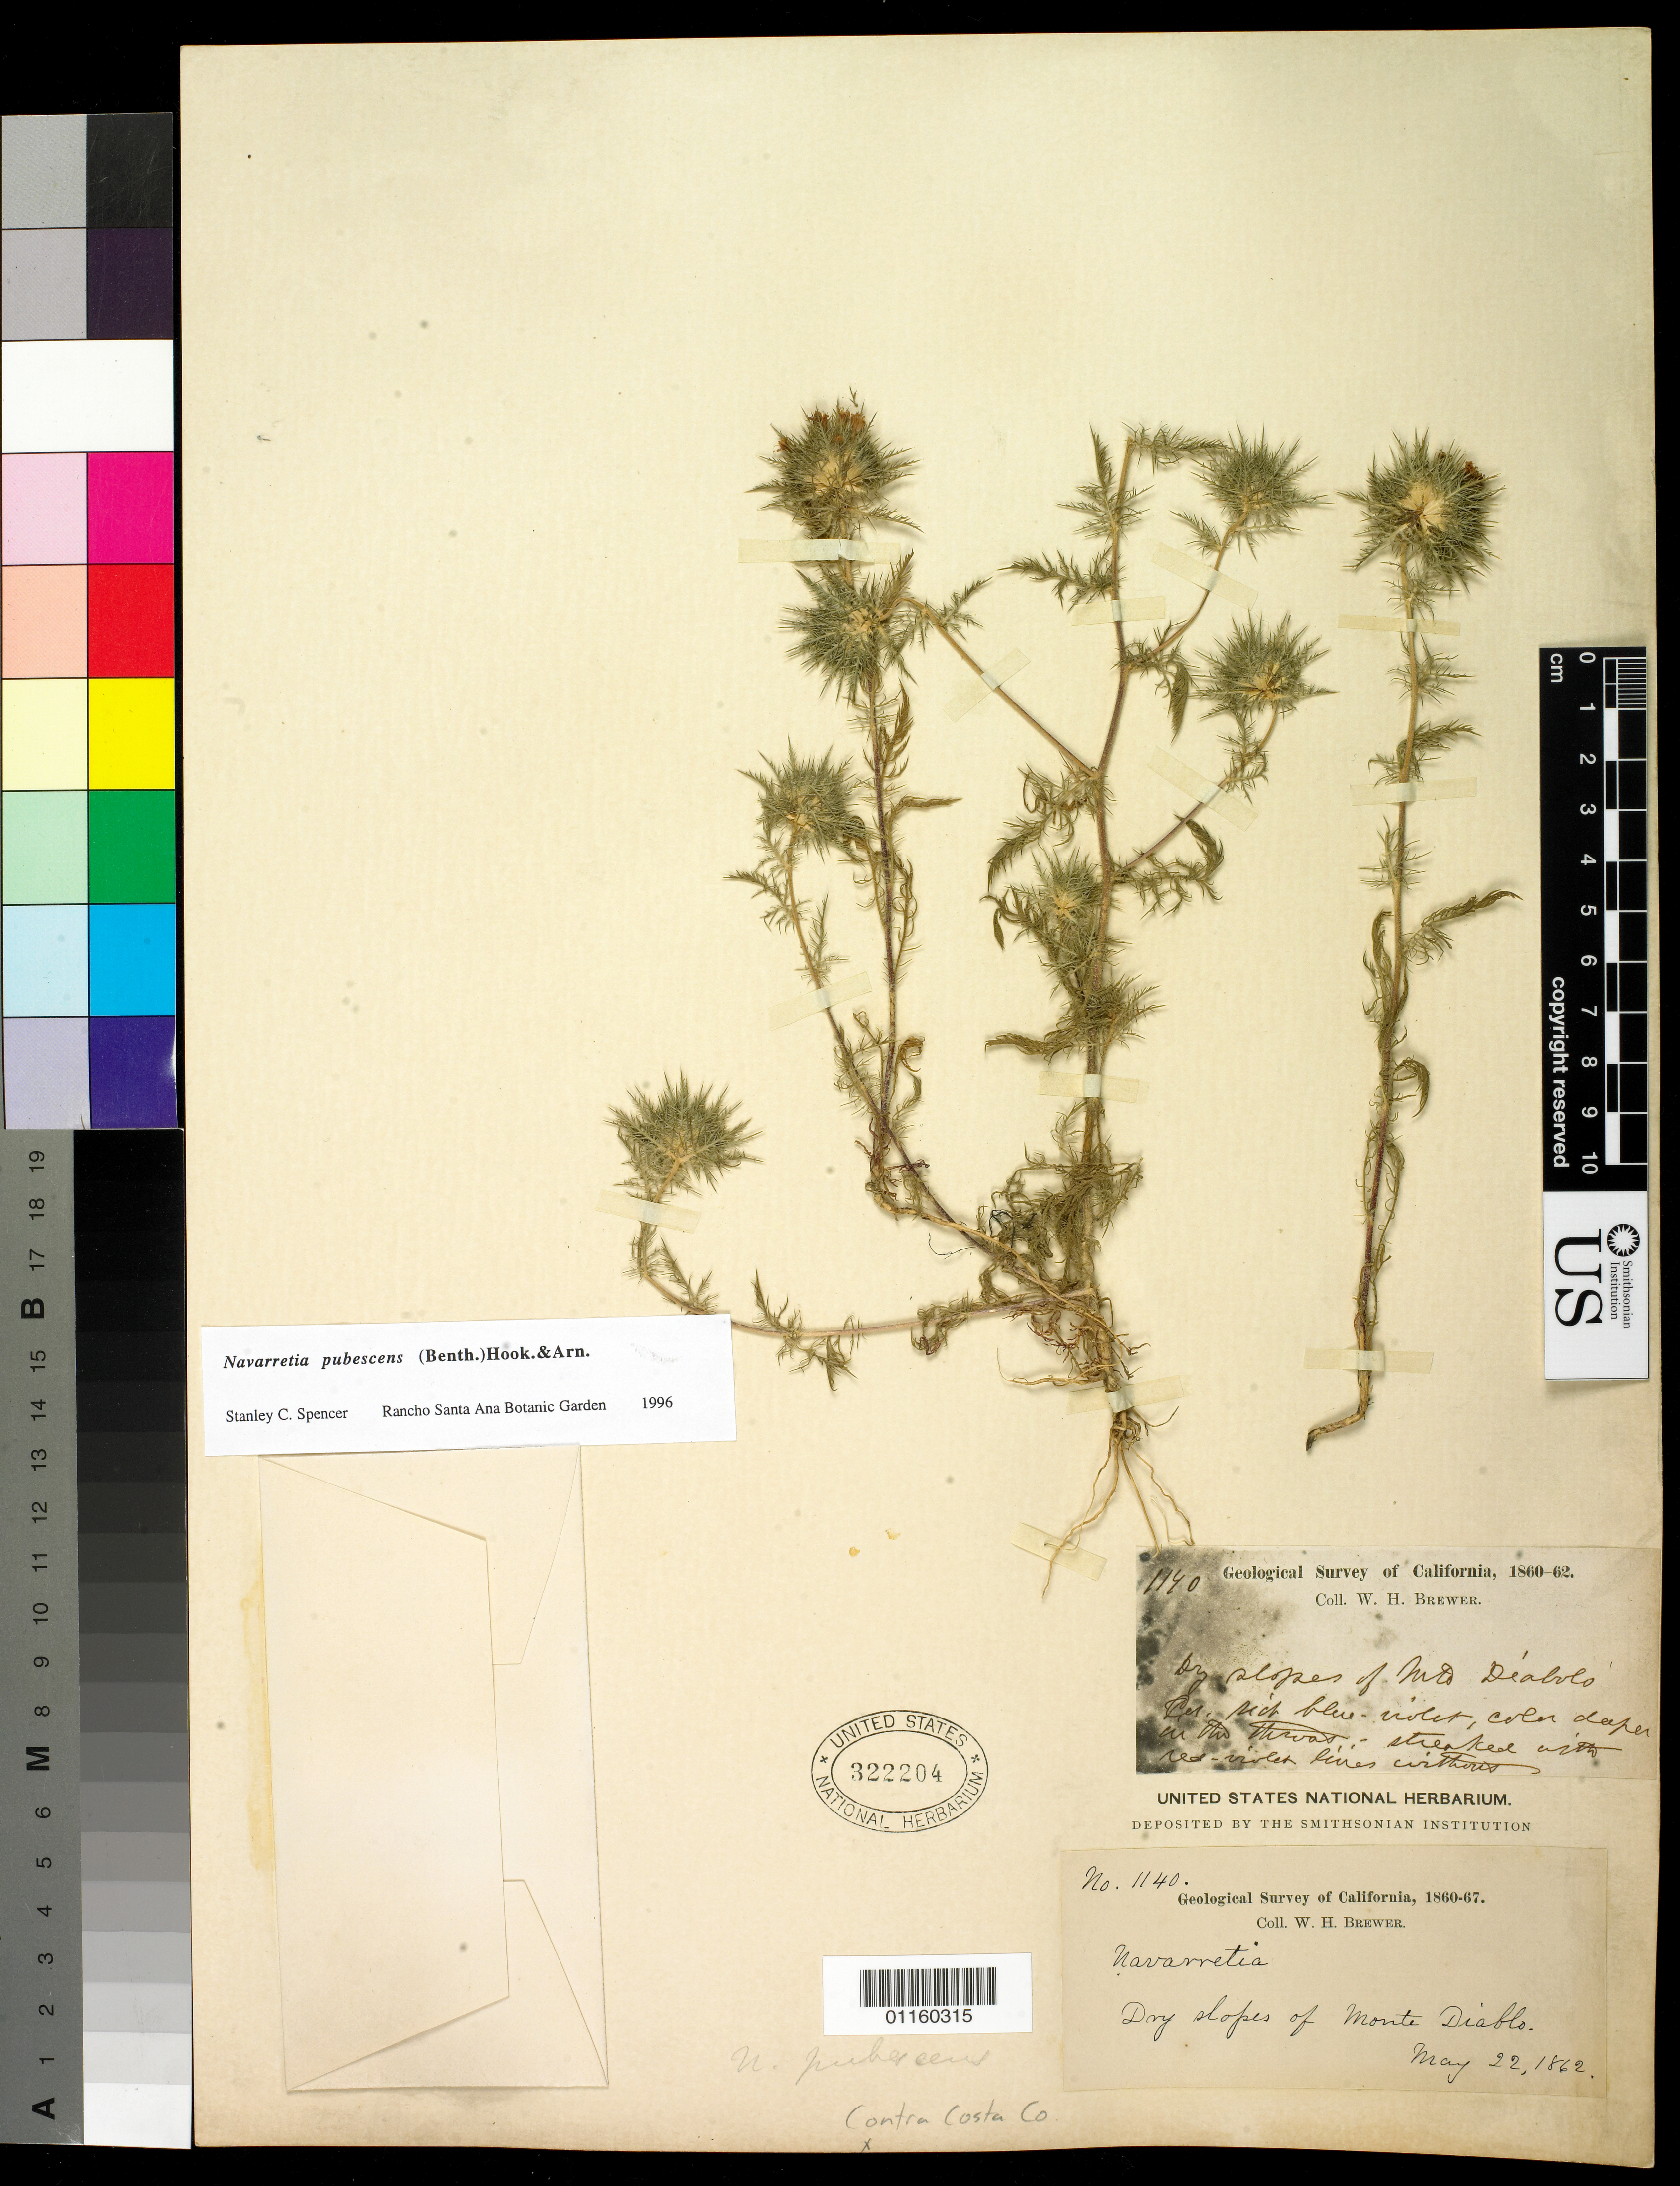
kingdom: Plantae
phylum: Tracheophyta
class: Magnoliopsida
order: Ericales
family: Polemoniaceae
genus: Navarretia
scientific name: Navarretia pubescens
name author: (Benth.) Hook. & Arn.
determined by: Spencer, S. C.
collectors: W. H. Brewer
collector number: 1140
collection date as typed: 22 May 1862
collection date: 1862-05-22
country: United States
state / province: California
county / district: Contra Costa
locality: Dry slopes of Monte Diablo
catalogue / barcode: US 322204